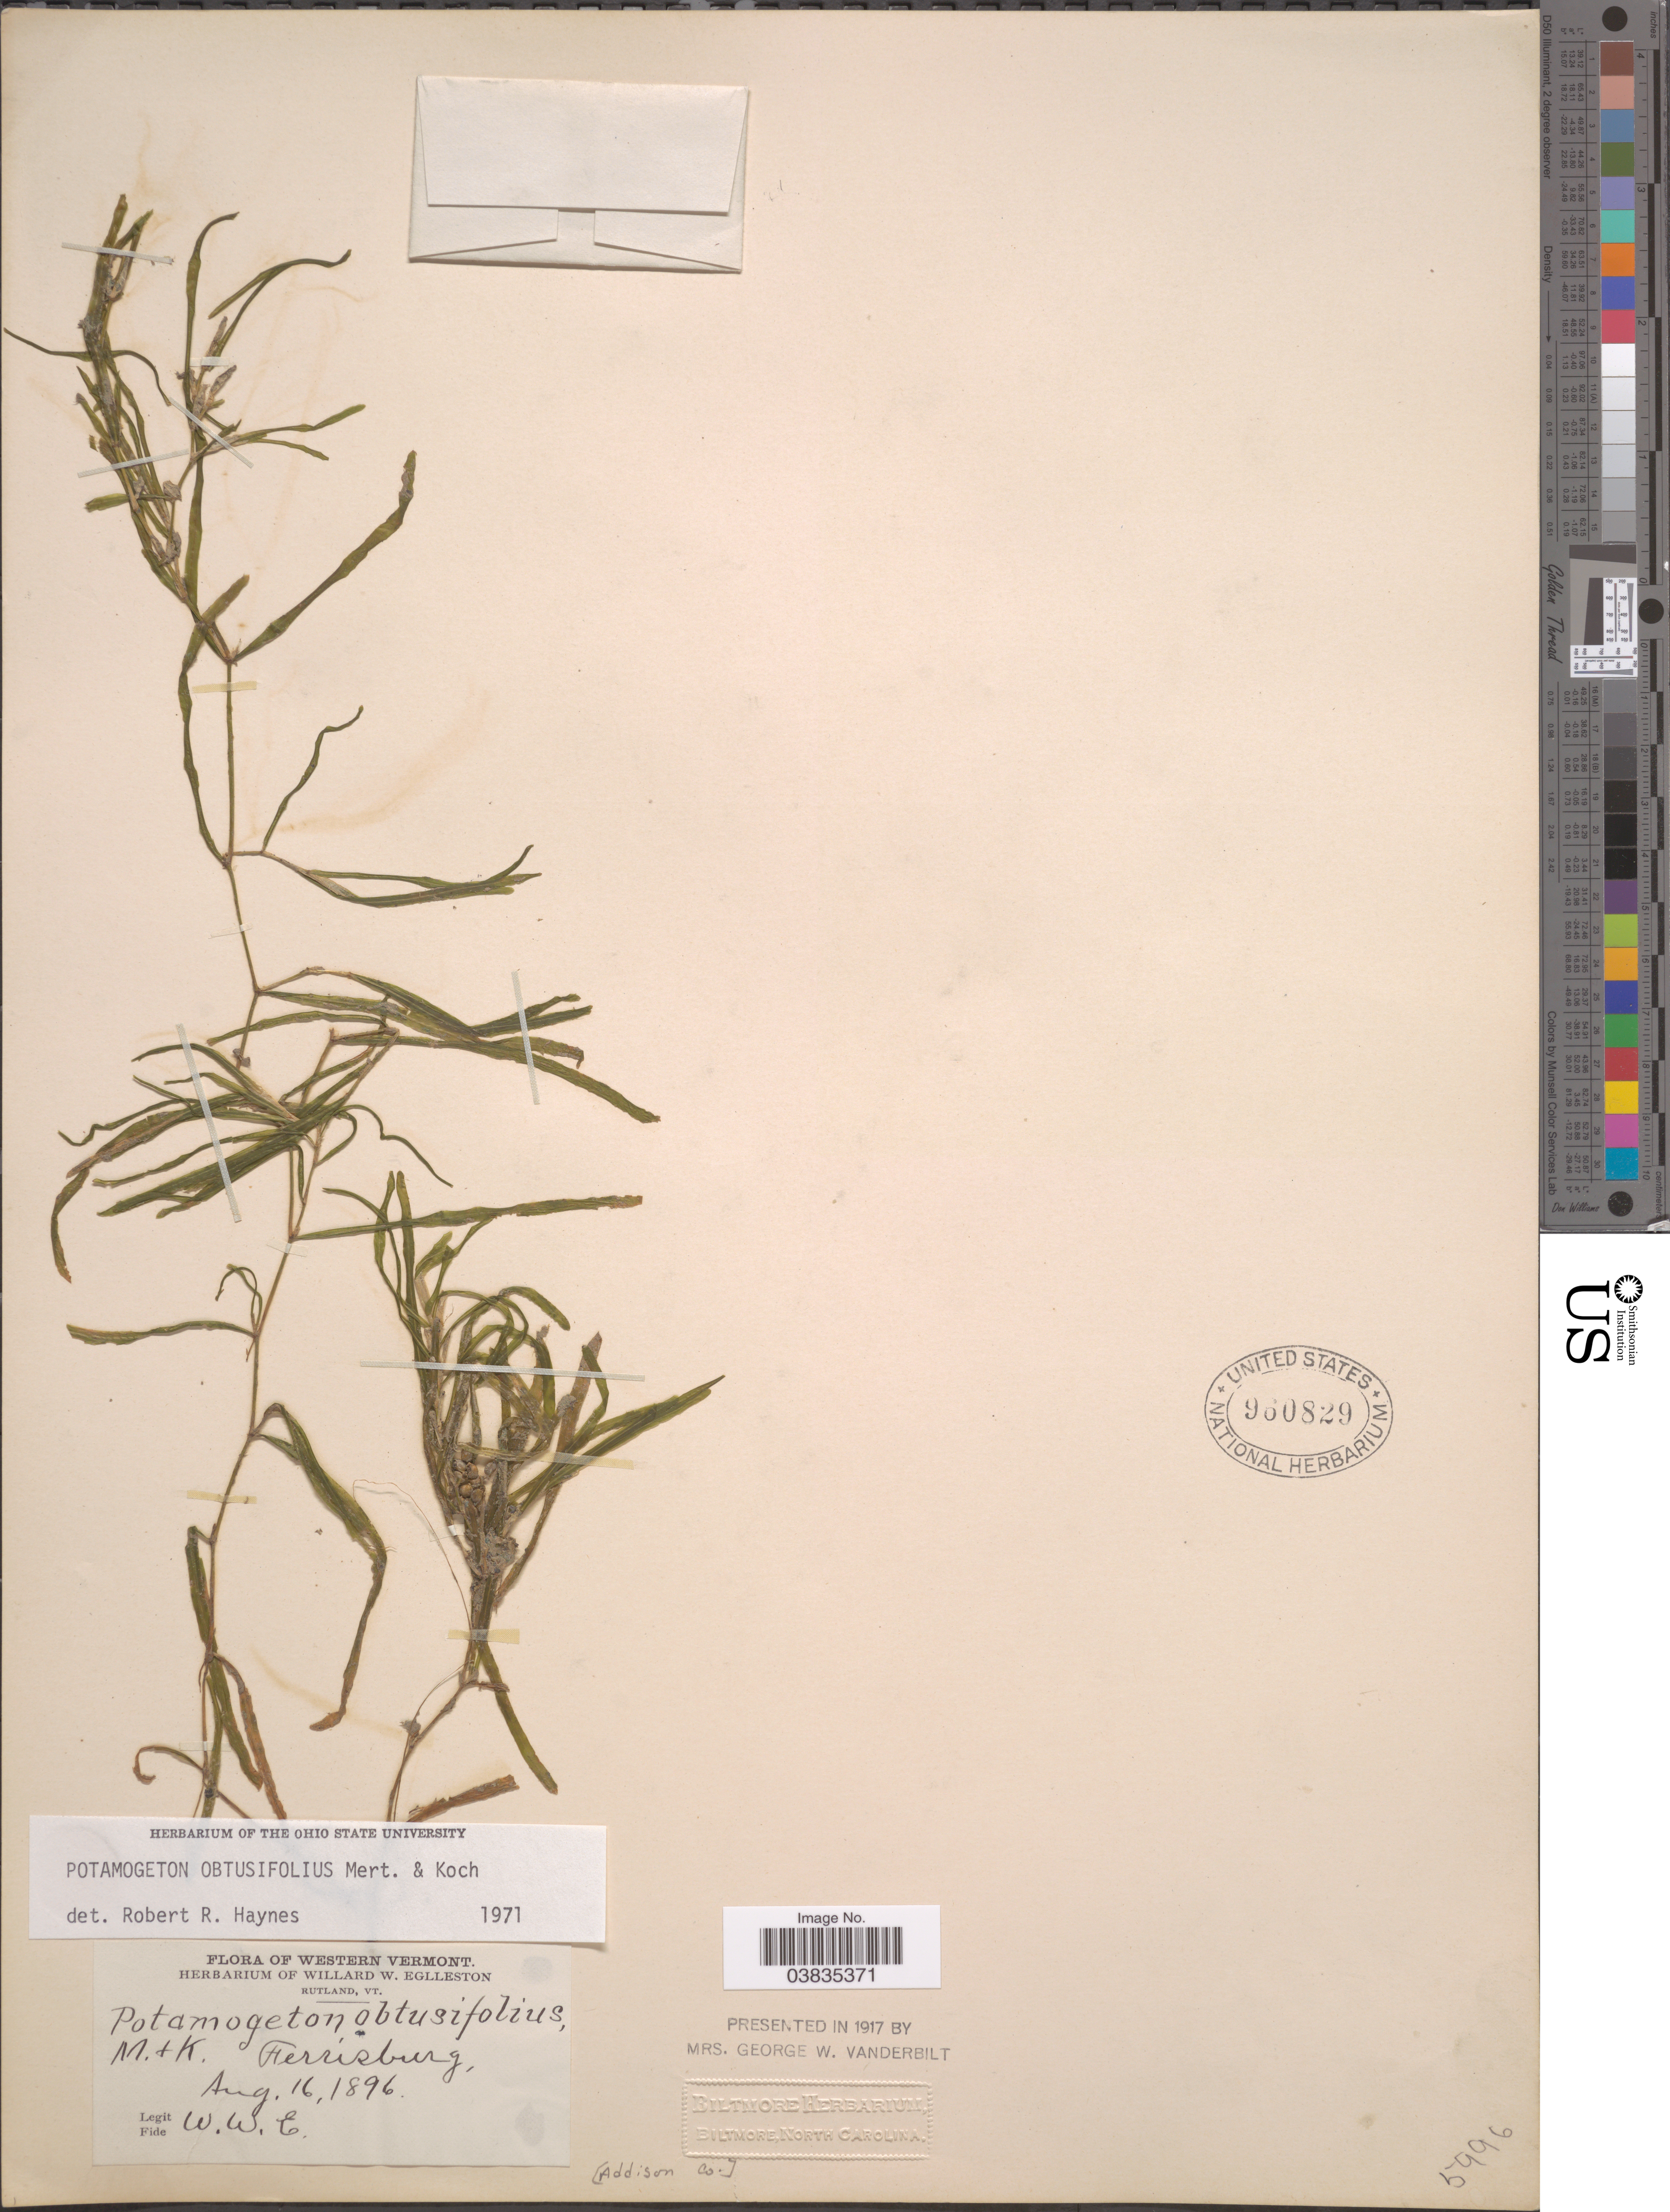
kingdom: Plantae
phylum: Tracheophyta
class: Liliopsida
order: Alismatales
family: Potamogetonaceae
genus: Potamogeton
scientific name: Potamogeton obtusifolius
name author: Mert. & W.D.J. Koch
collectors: W. W. Eggleston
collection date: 1896-08-16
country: United States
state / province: Vermont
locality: Western Vermont. Ferrisburg. [Addison Co.].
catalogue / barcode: US 960829